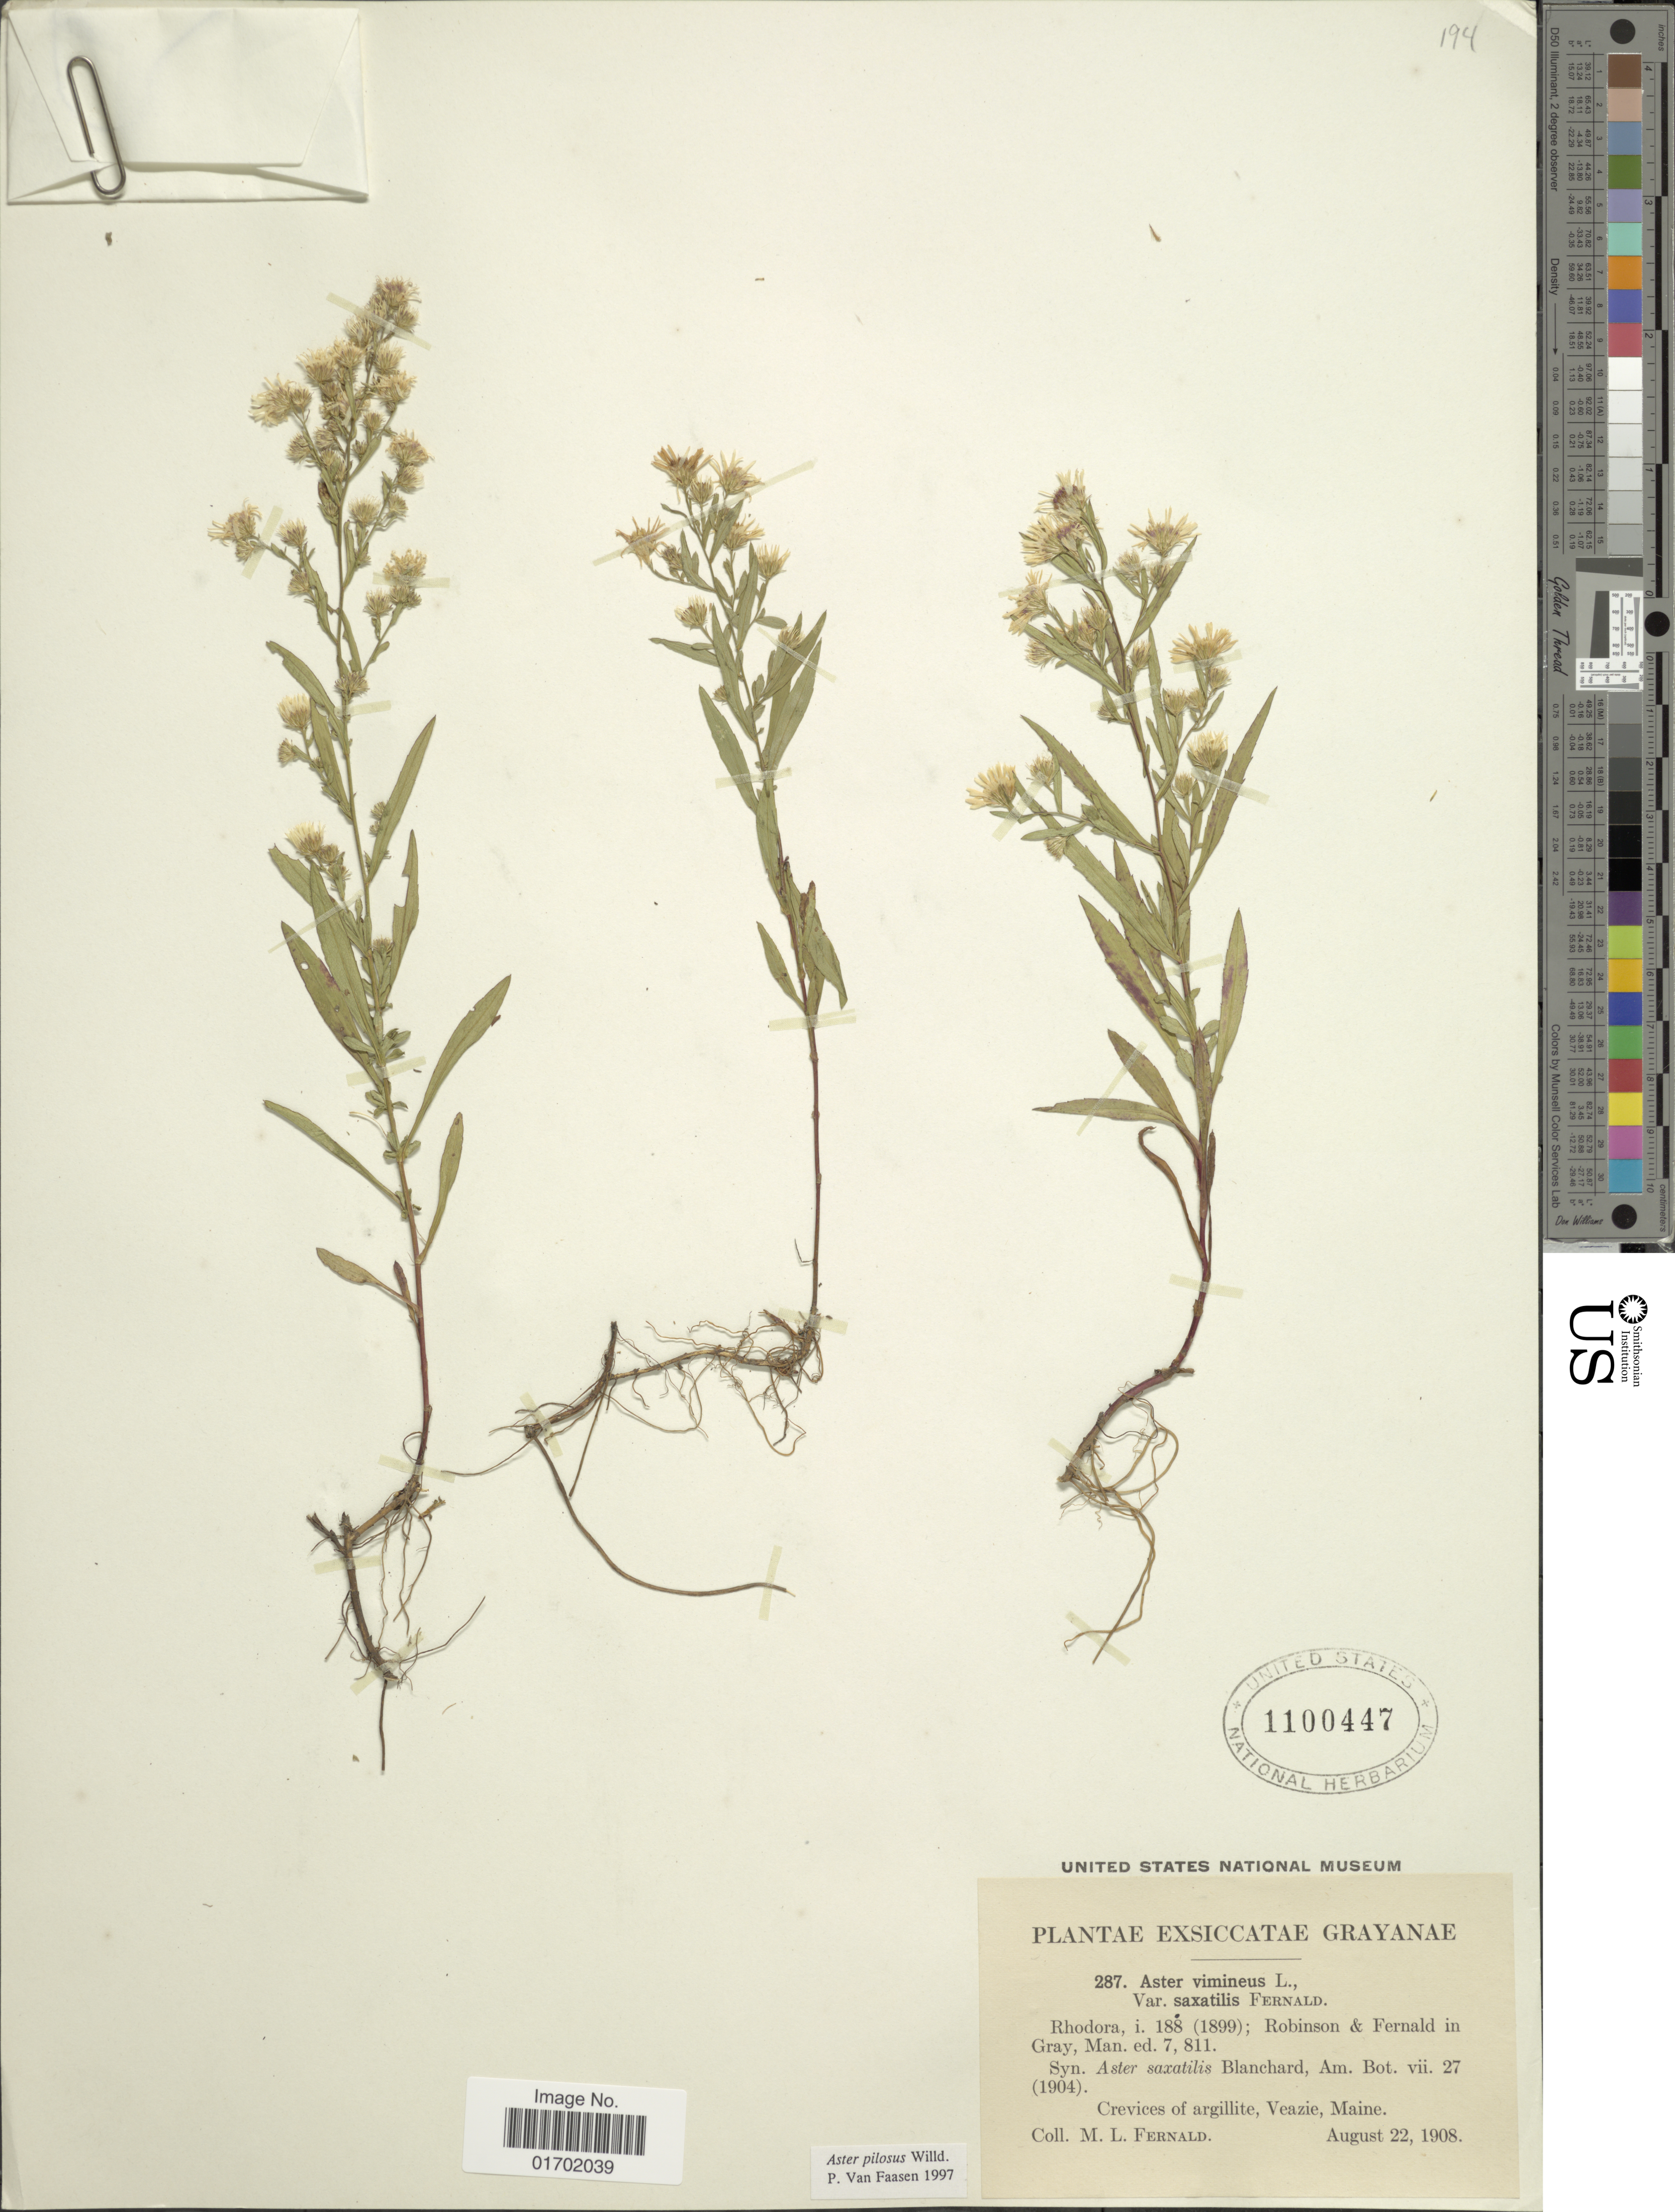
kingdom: Plantae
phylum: Tracheophyta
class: Magnoliopsida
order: Asterales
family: Asteraceae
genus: Symphyotrichum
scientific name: Symphyotrichum pilosum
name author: (Willd.) G.L. Nesom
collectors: M. L. Fernald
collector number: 287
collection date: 1908-08-22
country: United States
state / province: Maine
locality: Grayanae, Veazie. Crevices of argillite.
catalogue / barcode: US 1100447